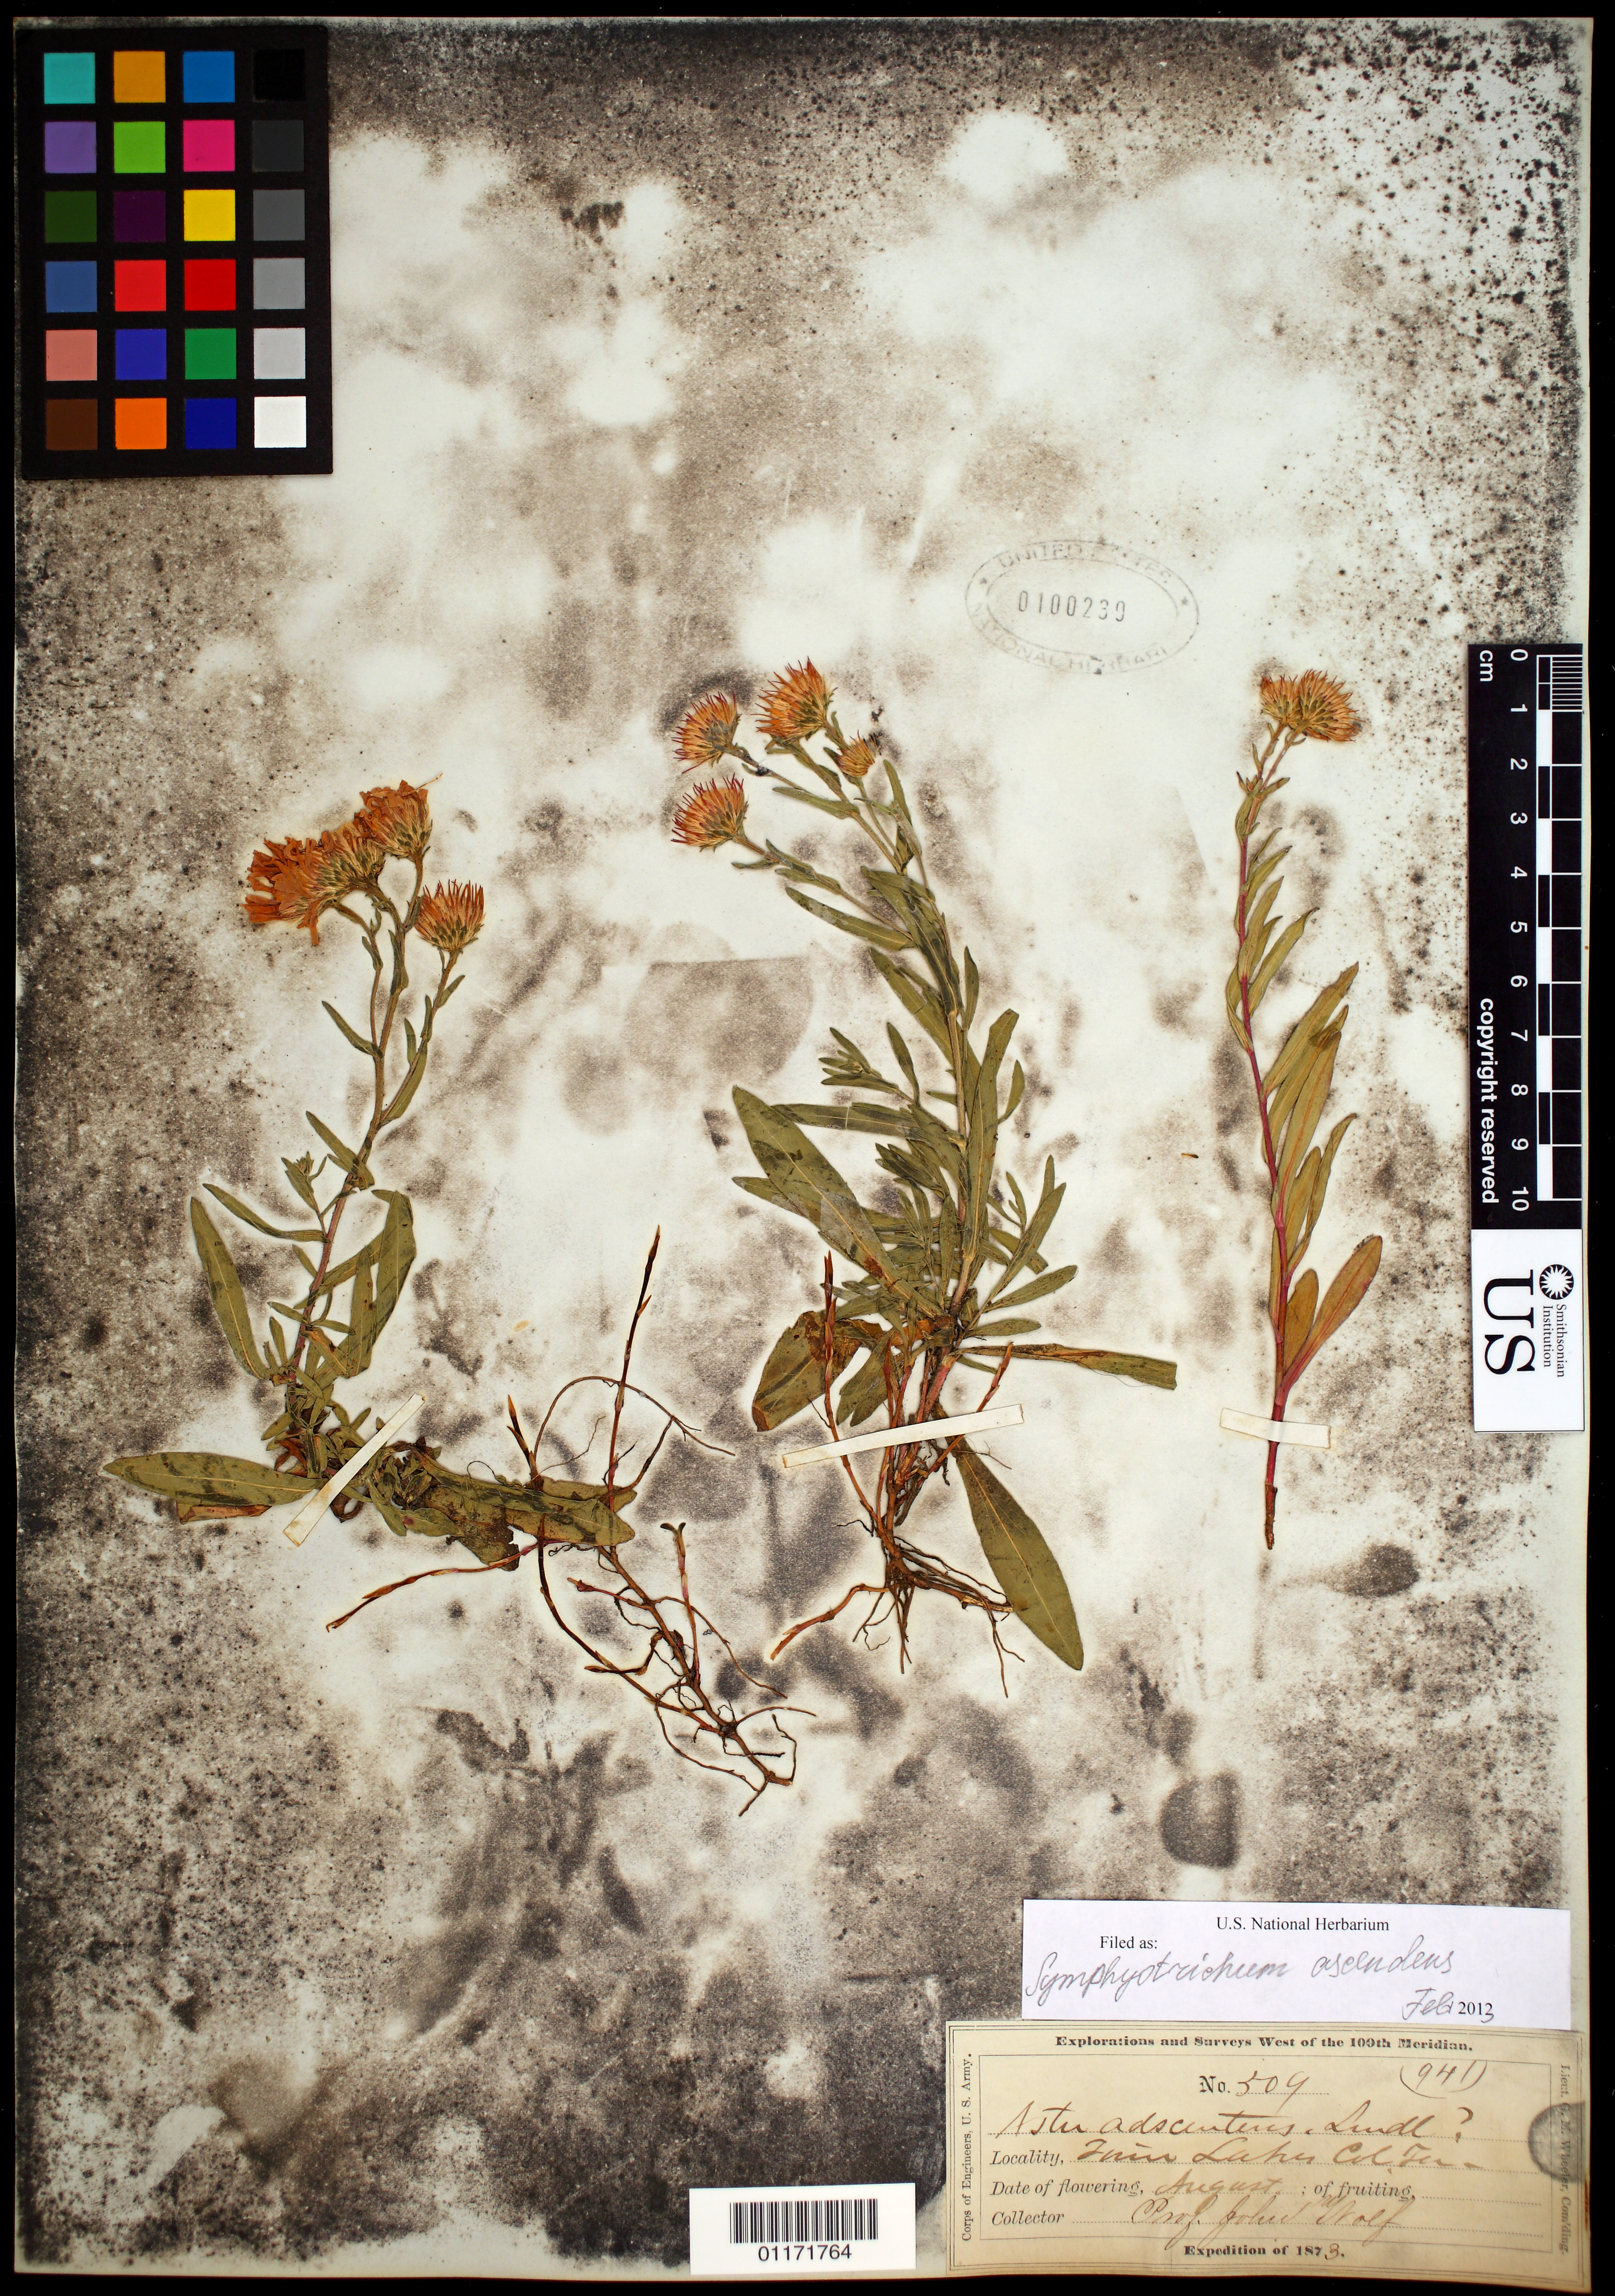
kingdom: Plantae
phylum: Tracheophyta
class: Magnoliopsida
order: Asterales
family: Asteraceae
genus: Symphyotrichum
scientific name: Symphyotrichum ascendens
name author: (Lindl.) G.L. Nesom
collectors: J. Wolf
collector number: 509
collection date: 1873-08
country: United States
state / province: Colorado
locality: Twin Lakes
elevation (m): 3048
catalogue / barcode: US 100239